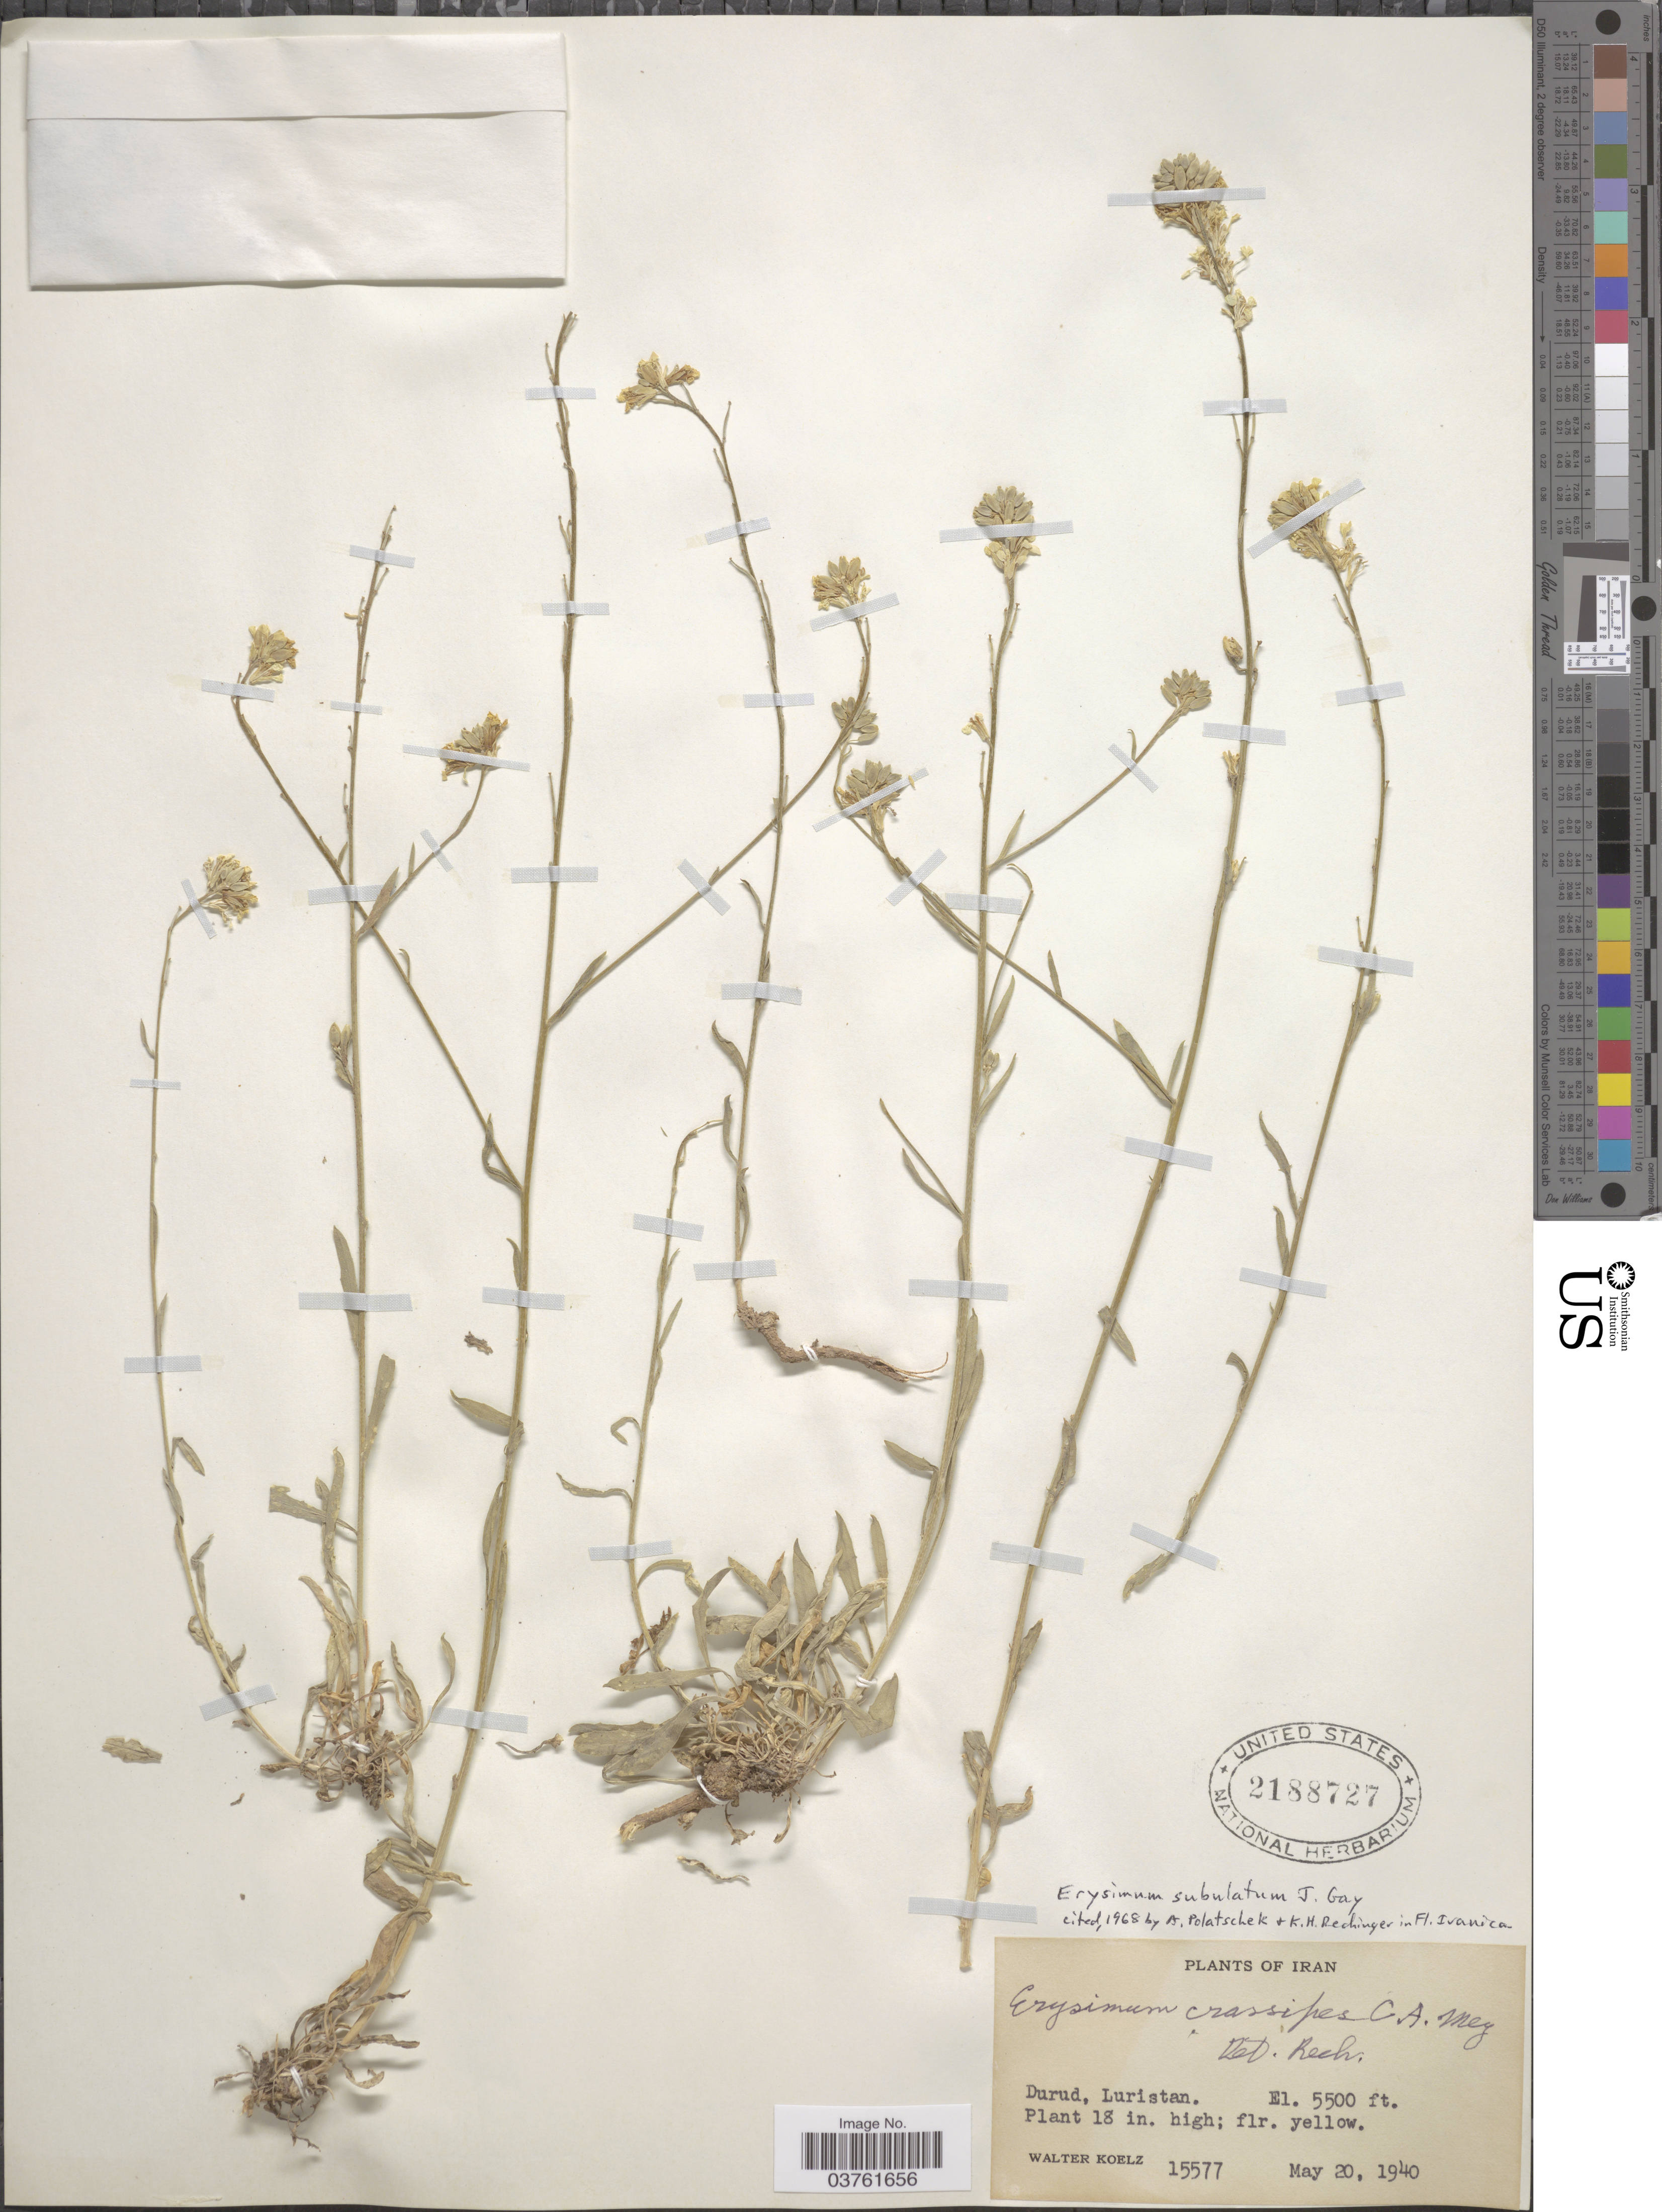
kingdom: Plantae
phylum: Tracheophyta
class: Magnoliopsida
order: Brassicales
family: Brassicaceae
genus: Erysimum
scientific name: Erysimum subulatum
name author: J. Gay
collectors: W. N. Koelz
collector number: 15577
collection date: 1940-05-20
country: Iran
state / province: Lorestan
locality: Durud, Luristan.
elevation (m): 1676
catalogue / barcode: US 2188727